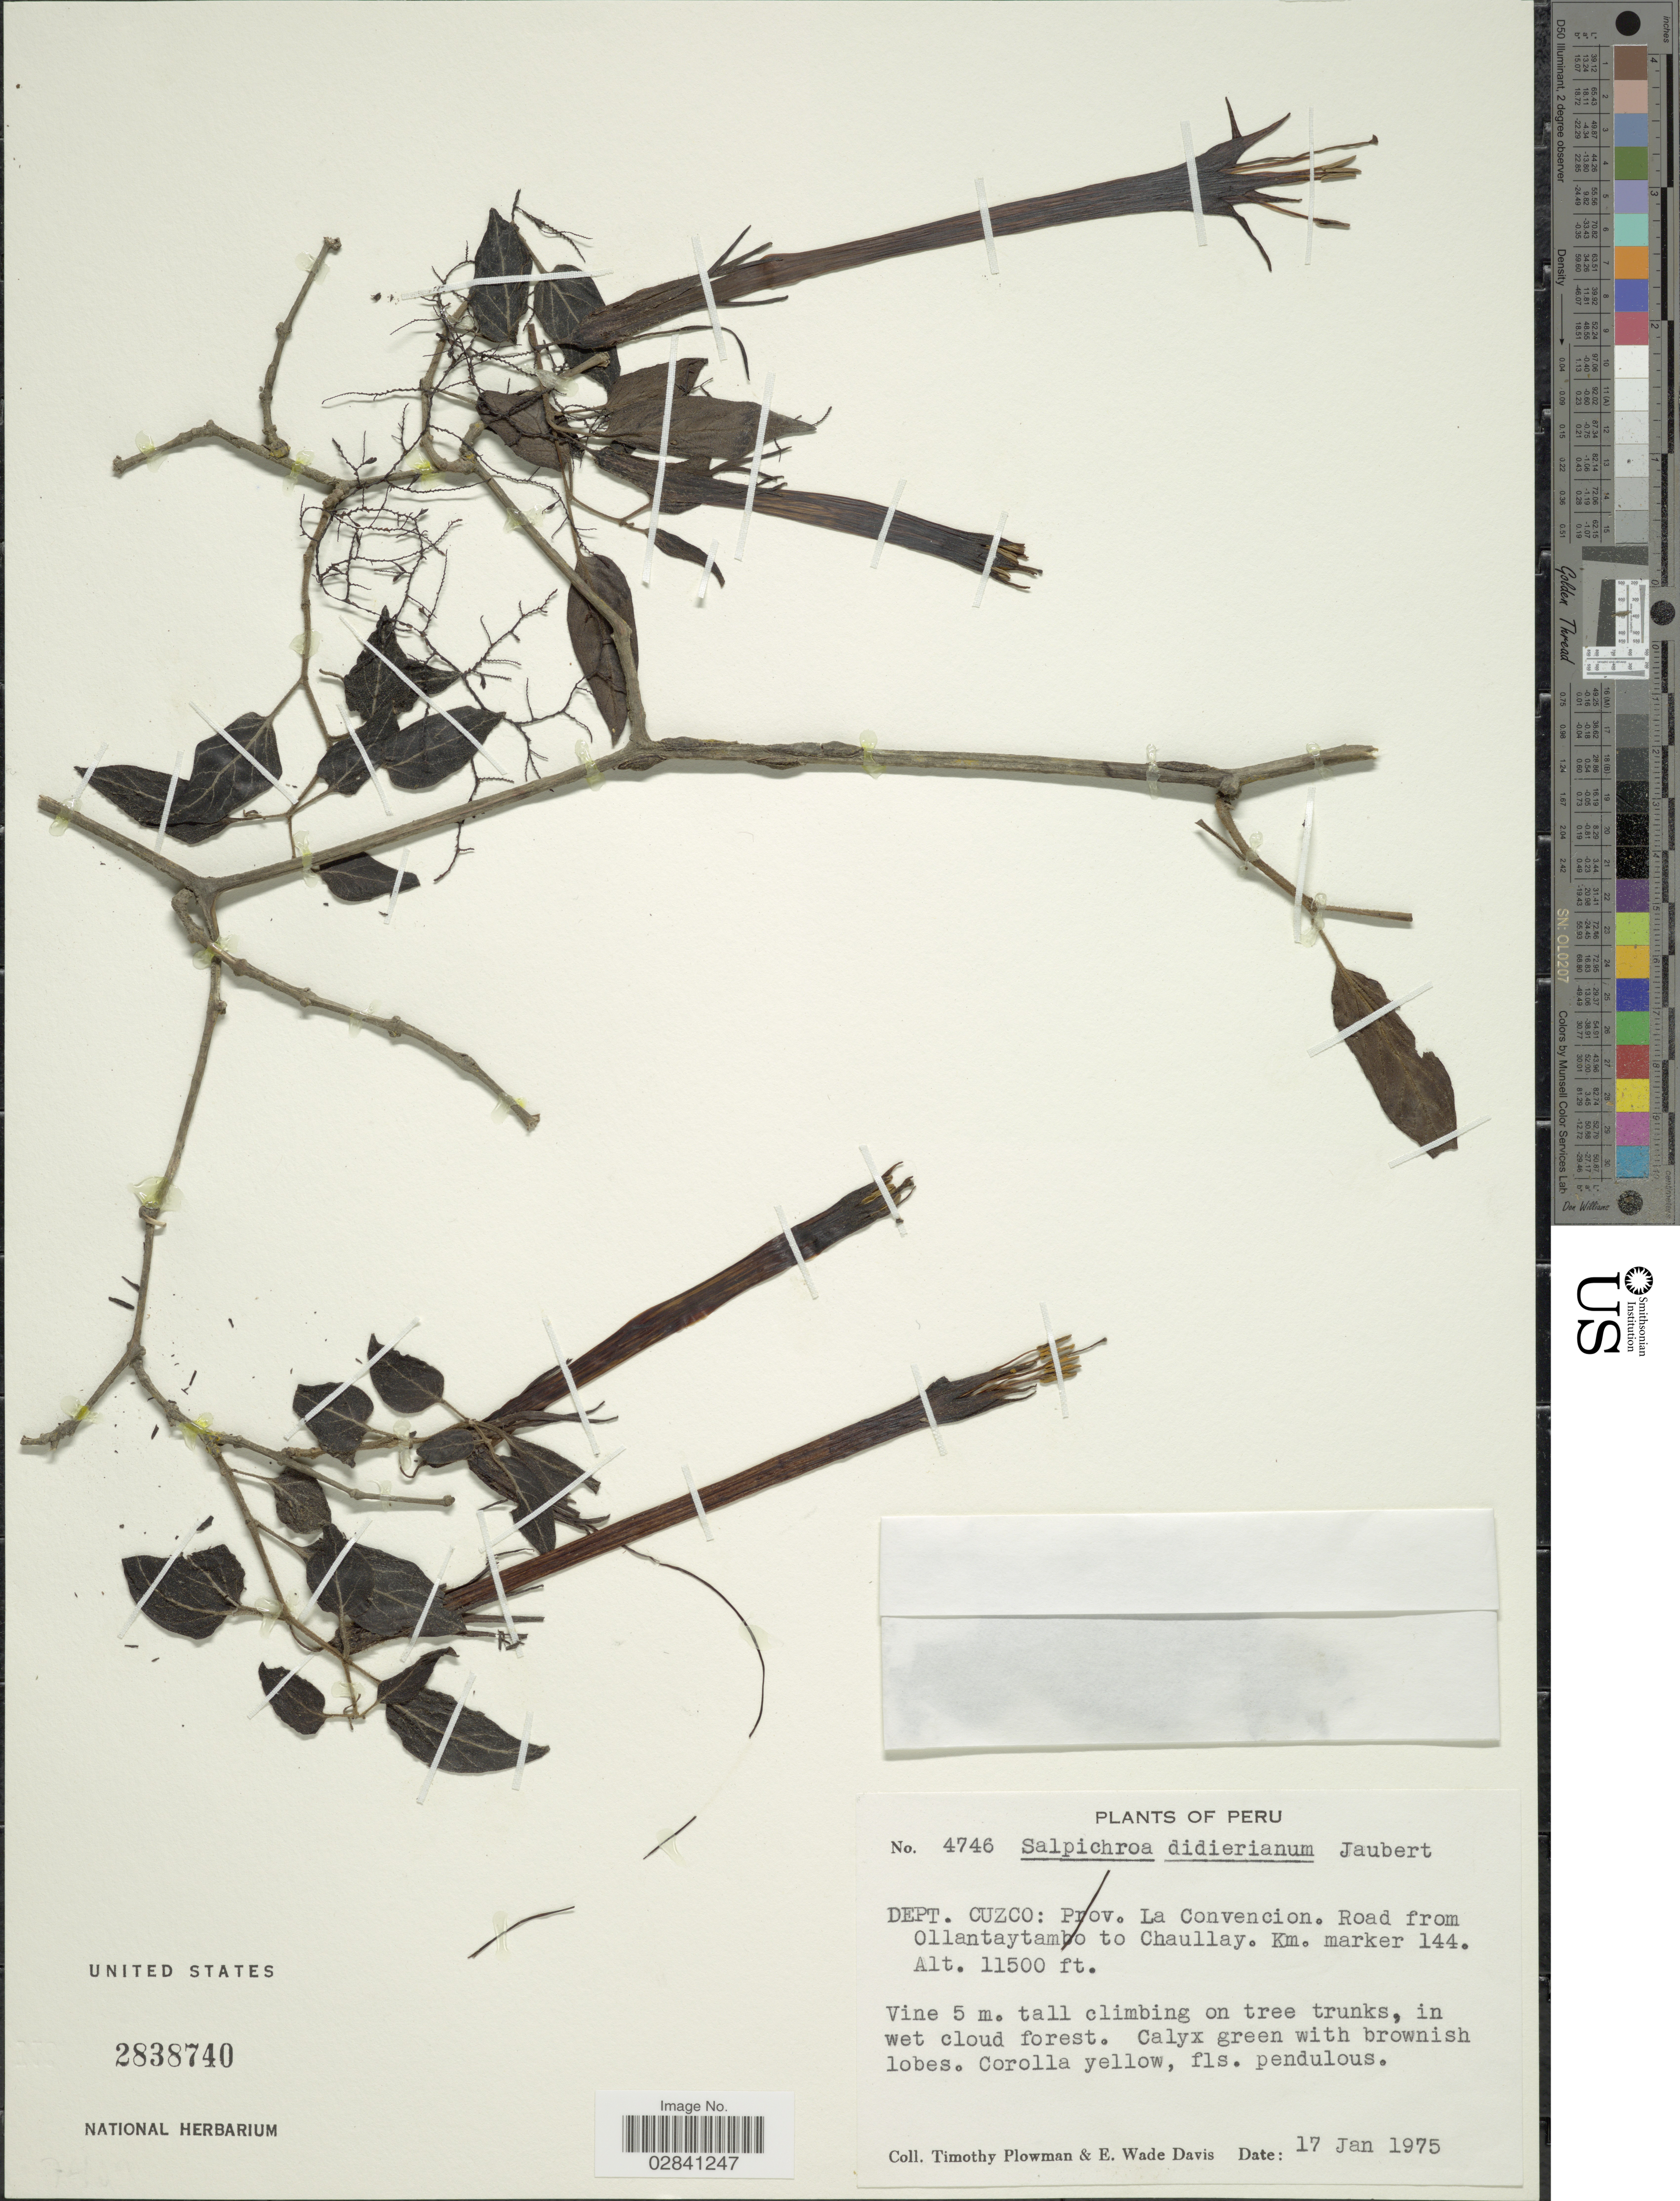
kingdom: Plantae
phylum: Tracheophyta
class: Magnoliopsida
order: Solanales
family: Solanaceae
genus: Salpichroa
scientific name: Salpichroa didierana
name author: Jaub.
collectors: T. Plowman & E. W. Davis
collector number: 4746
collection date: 1975-01-17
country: Peru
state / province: Cusco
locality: Dept. Cuzco: Prov. La Convencion. Road from Ollantaytambo to Chaullay. Km. marker 144.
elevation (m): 3505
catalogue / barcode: US 2838740